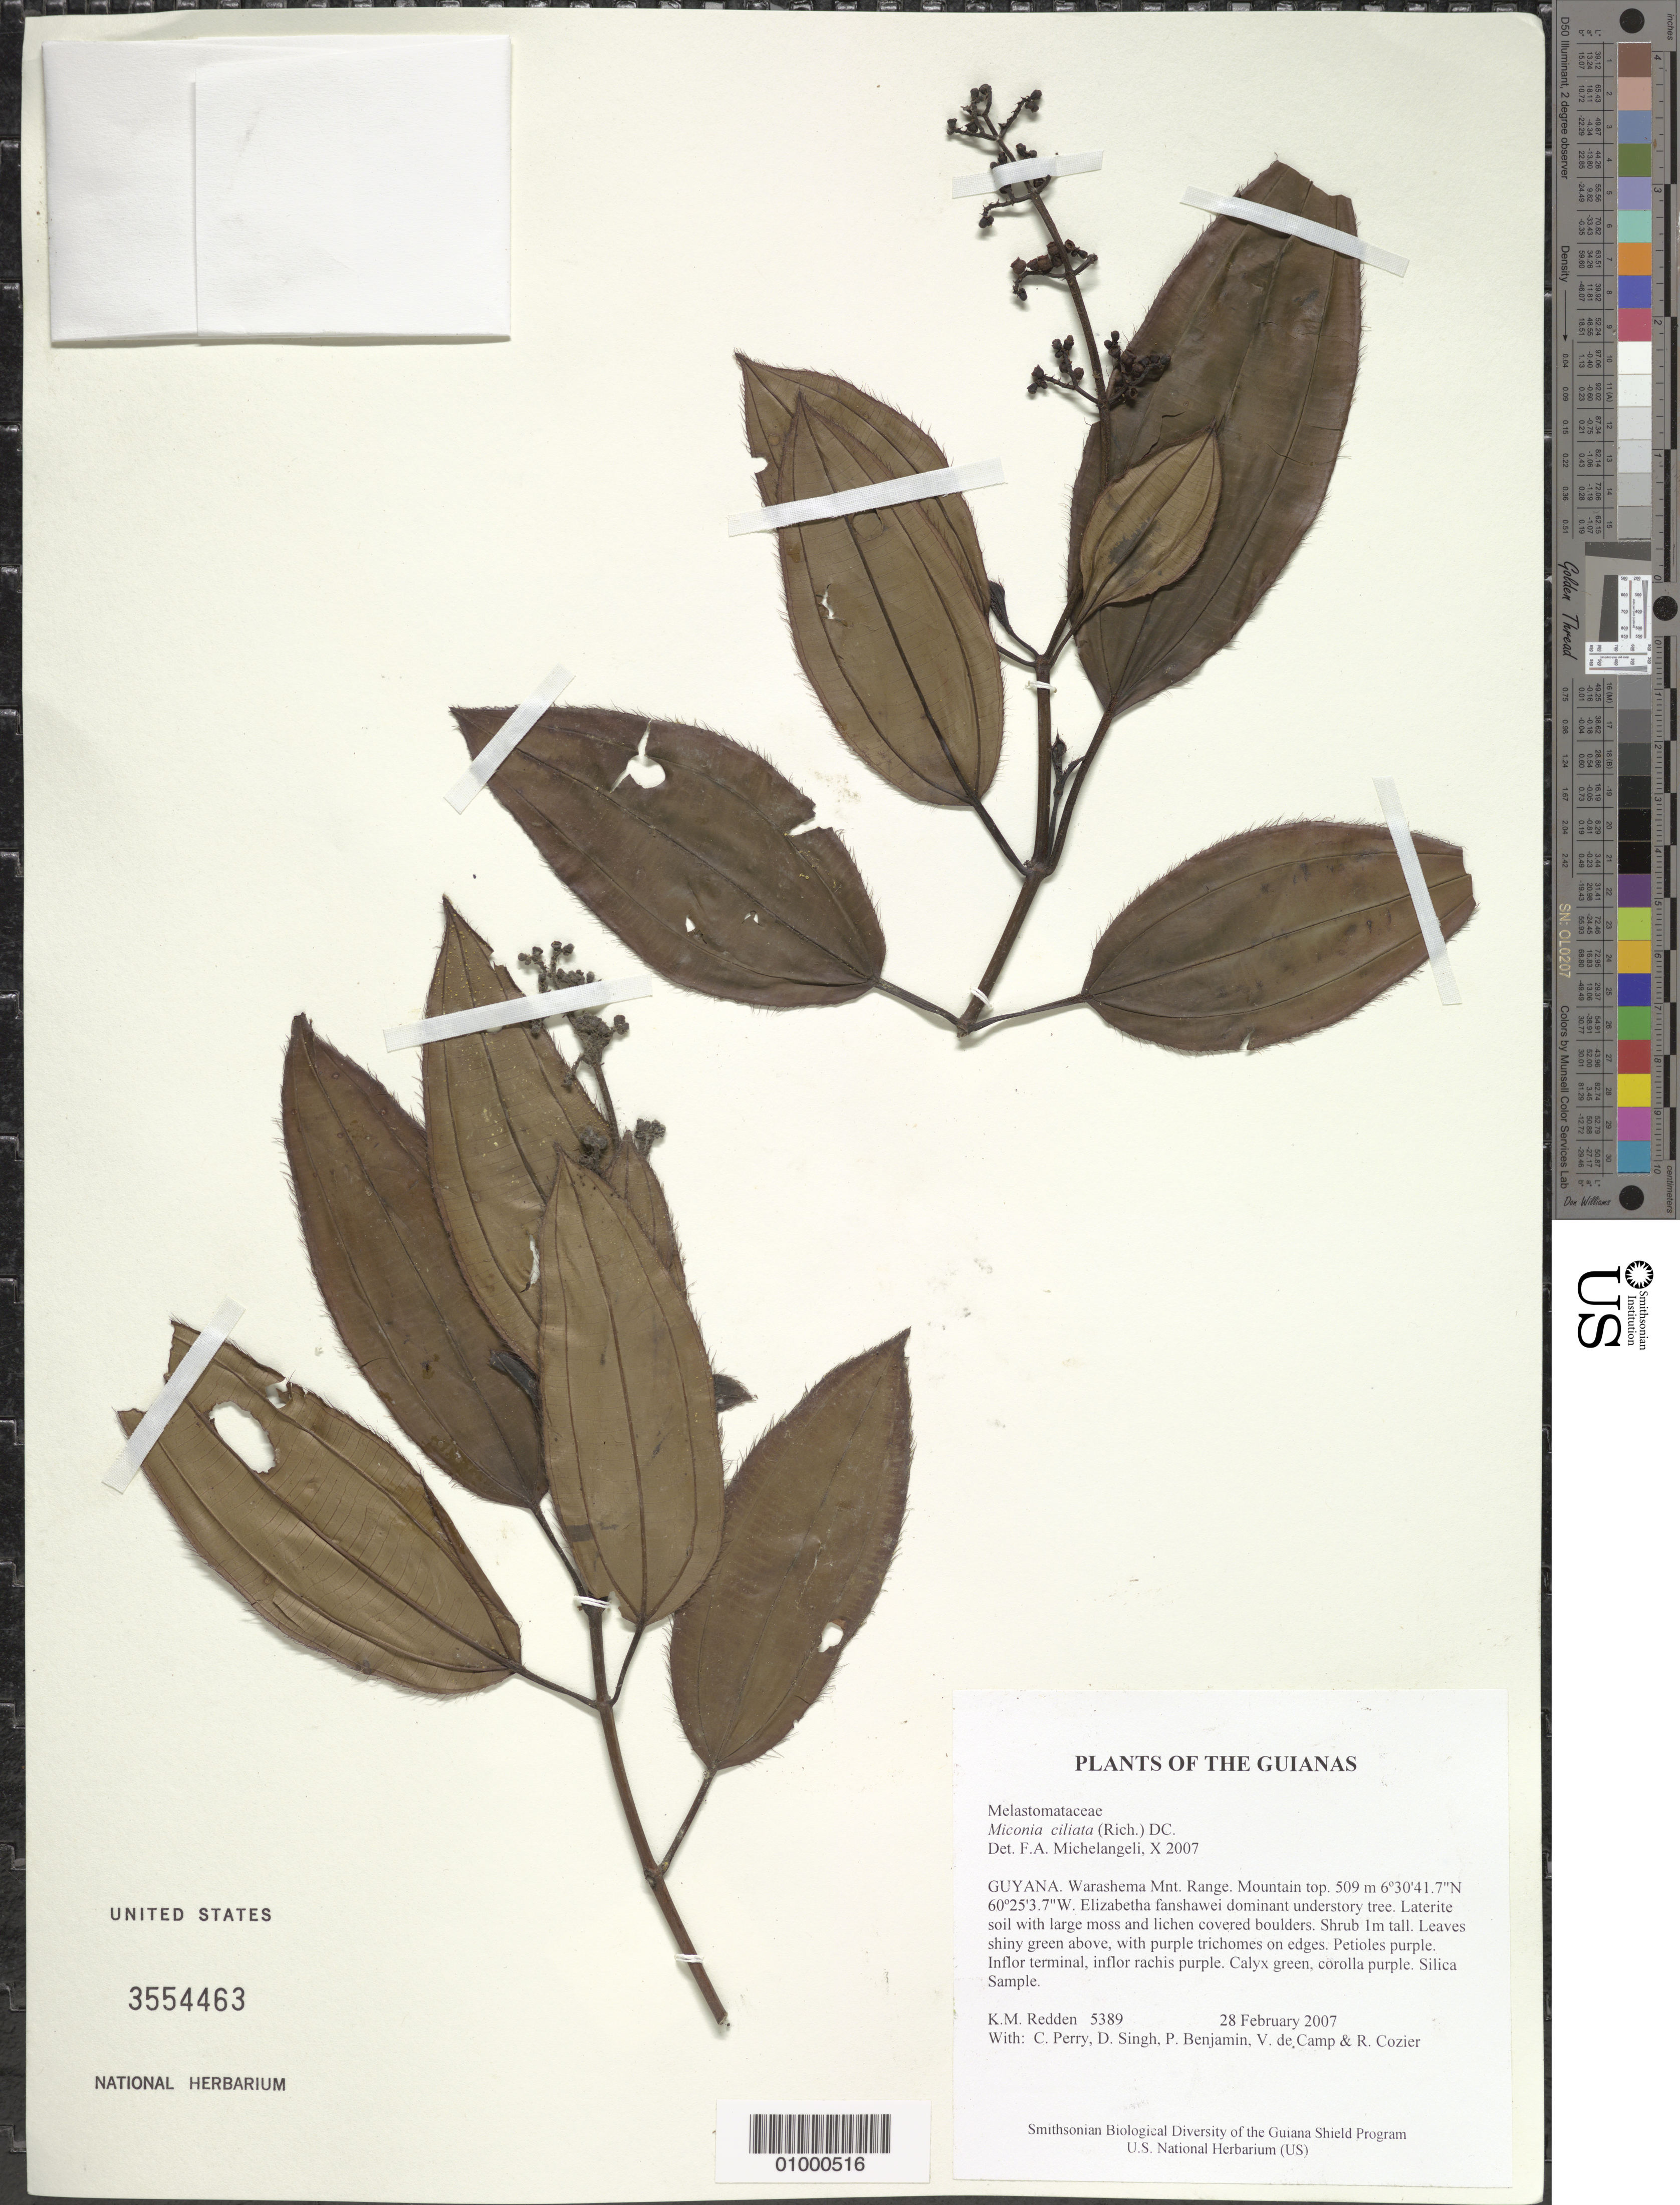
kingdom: Plantae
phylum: Tracheophyta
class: Magnoliopsida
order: Myrtales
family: Melastomataceae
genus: Miconia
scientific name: Miconia ciliata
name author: (Rich.) DC.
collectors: K. M. Redden, C. Perry, D. Singh, P. Benjamin & et al.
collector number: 5389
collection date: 2007-02-28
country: Guyana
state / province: Cuyuni-Mazaruni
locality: Warashema Mnt. Range. Mountain top. Elizabetha fanshawei dominant understory tree.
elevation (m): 509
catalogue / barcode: US 3554463